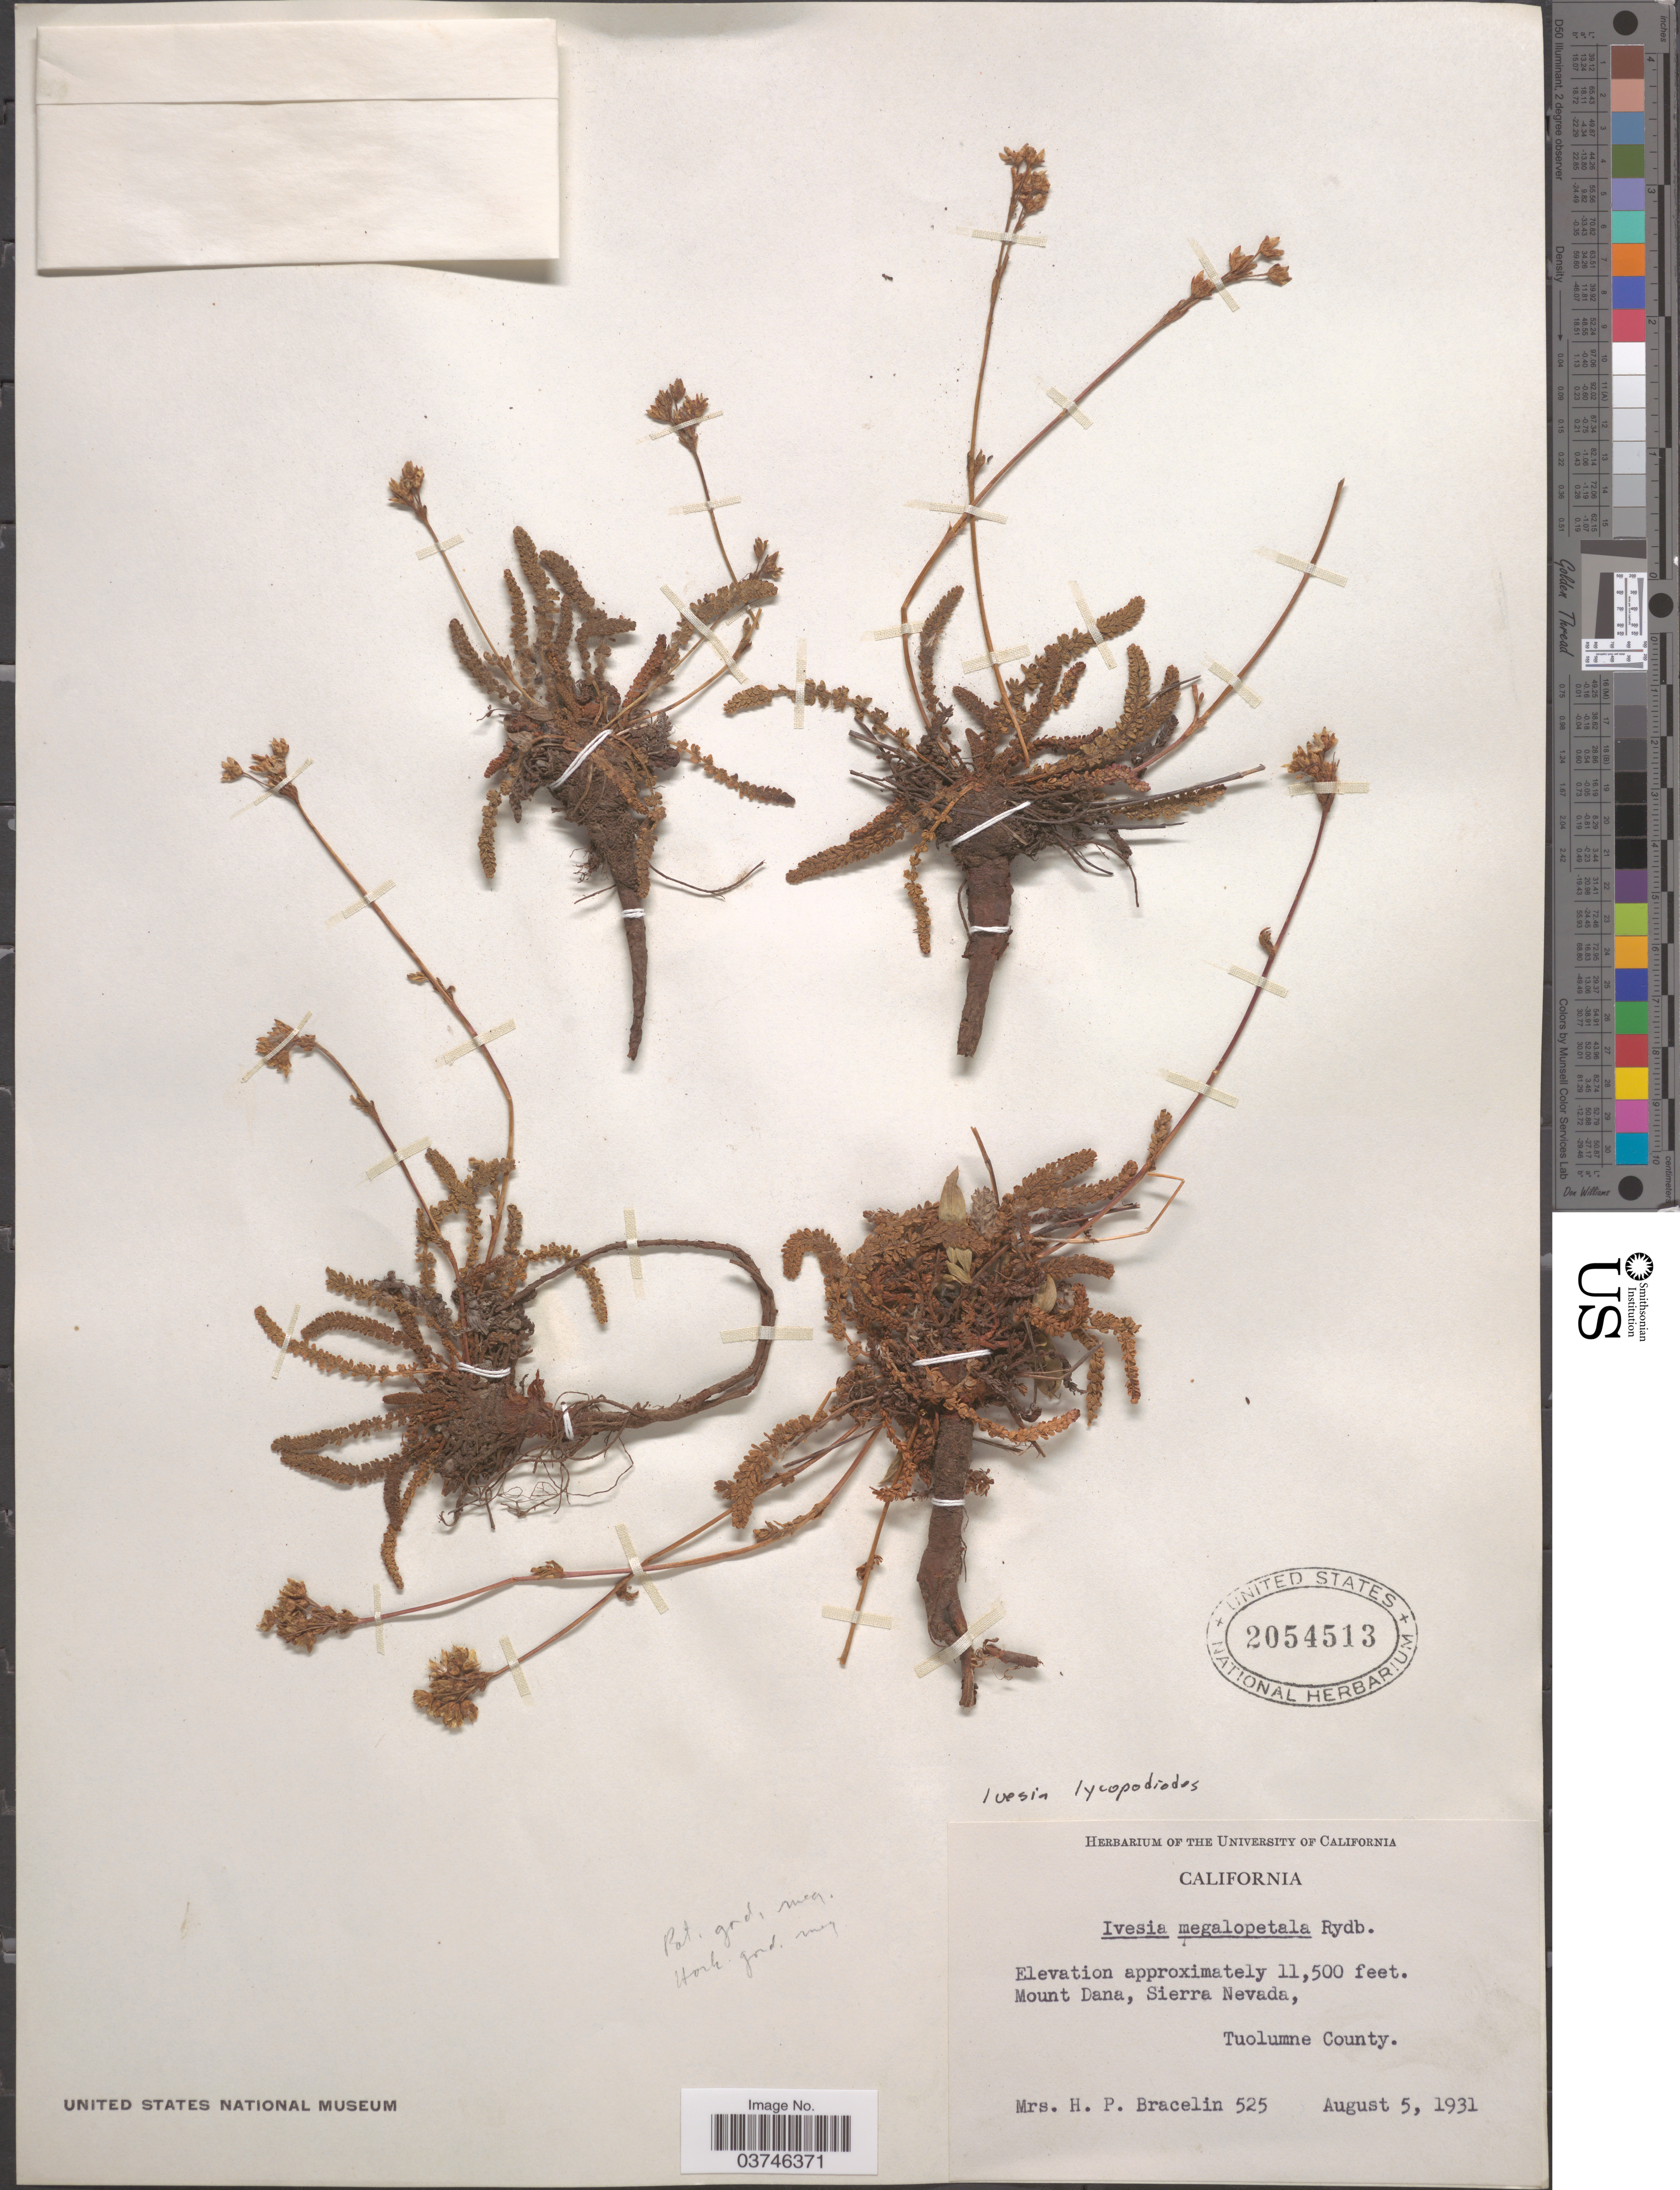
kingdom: Plantae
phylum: Tracheophyta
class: Magnoliopsida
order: Rosales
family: Rosaceae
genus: Potentilla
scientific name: Potentilla lycopodioides var. megalopetala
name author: (Rydb.) J.T. Howell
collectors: H. Bracelin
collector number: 525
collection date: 1931-08-05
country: United States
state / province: California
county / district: Tuolumne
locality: Mount Dana, Sierra Nevada, Tuolumne County.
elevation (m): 3505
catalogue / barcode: US 2054513